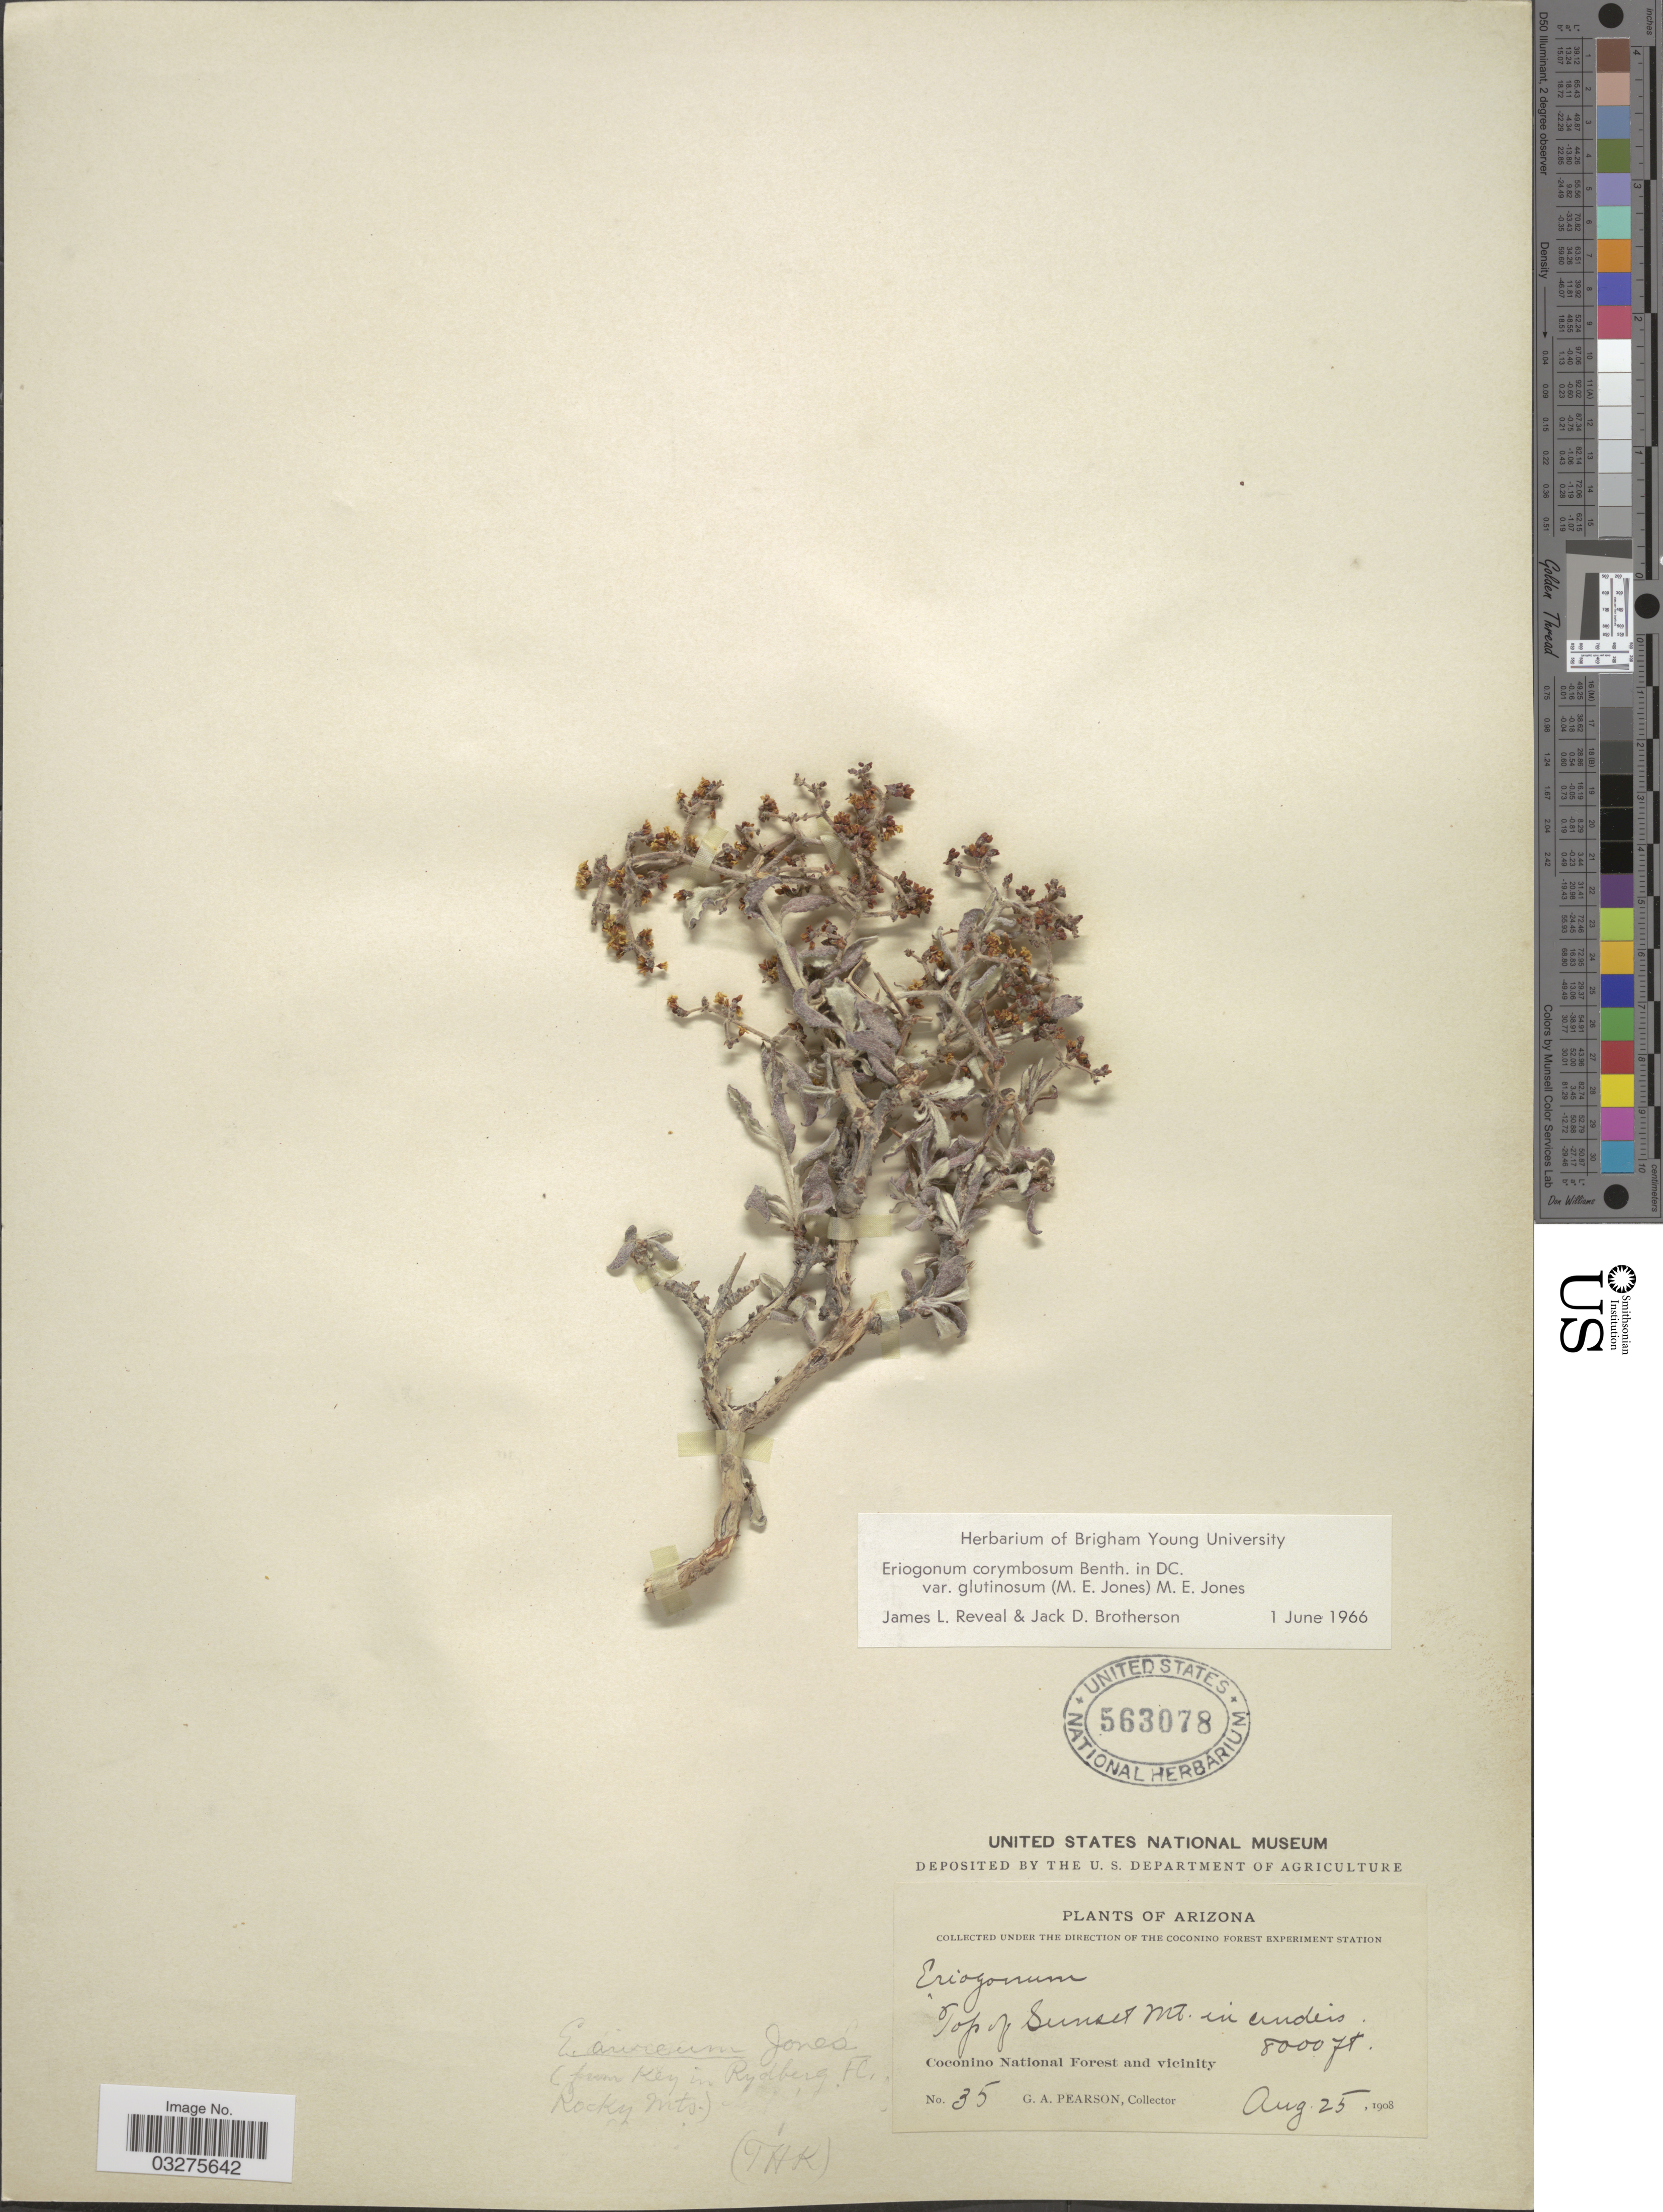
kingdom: Plantae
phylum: Tracheophyta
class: Magnoliopsida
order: Caryophyllales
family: Polygonaceae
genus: Eriogonum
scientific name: Eriogonum corymbosum var. glutinosum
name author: (M.E. Jones) M.E. Jones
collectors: G. Pearson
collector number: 35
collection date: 1908-08-25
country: United States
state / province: Arizona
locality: Top of Sunset Mt. Coconino National Forest and vicinity.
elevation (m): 2438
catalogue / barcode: US 563078